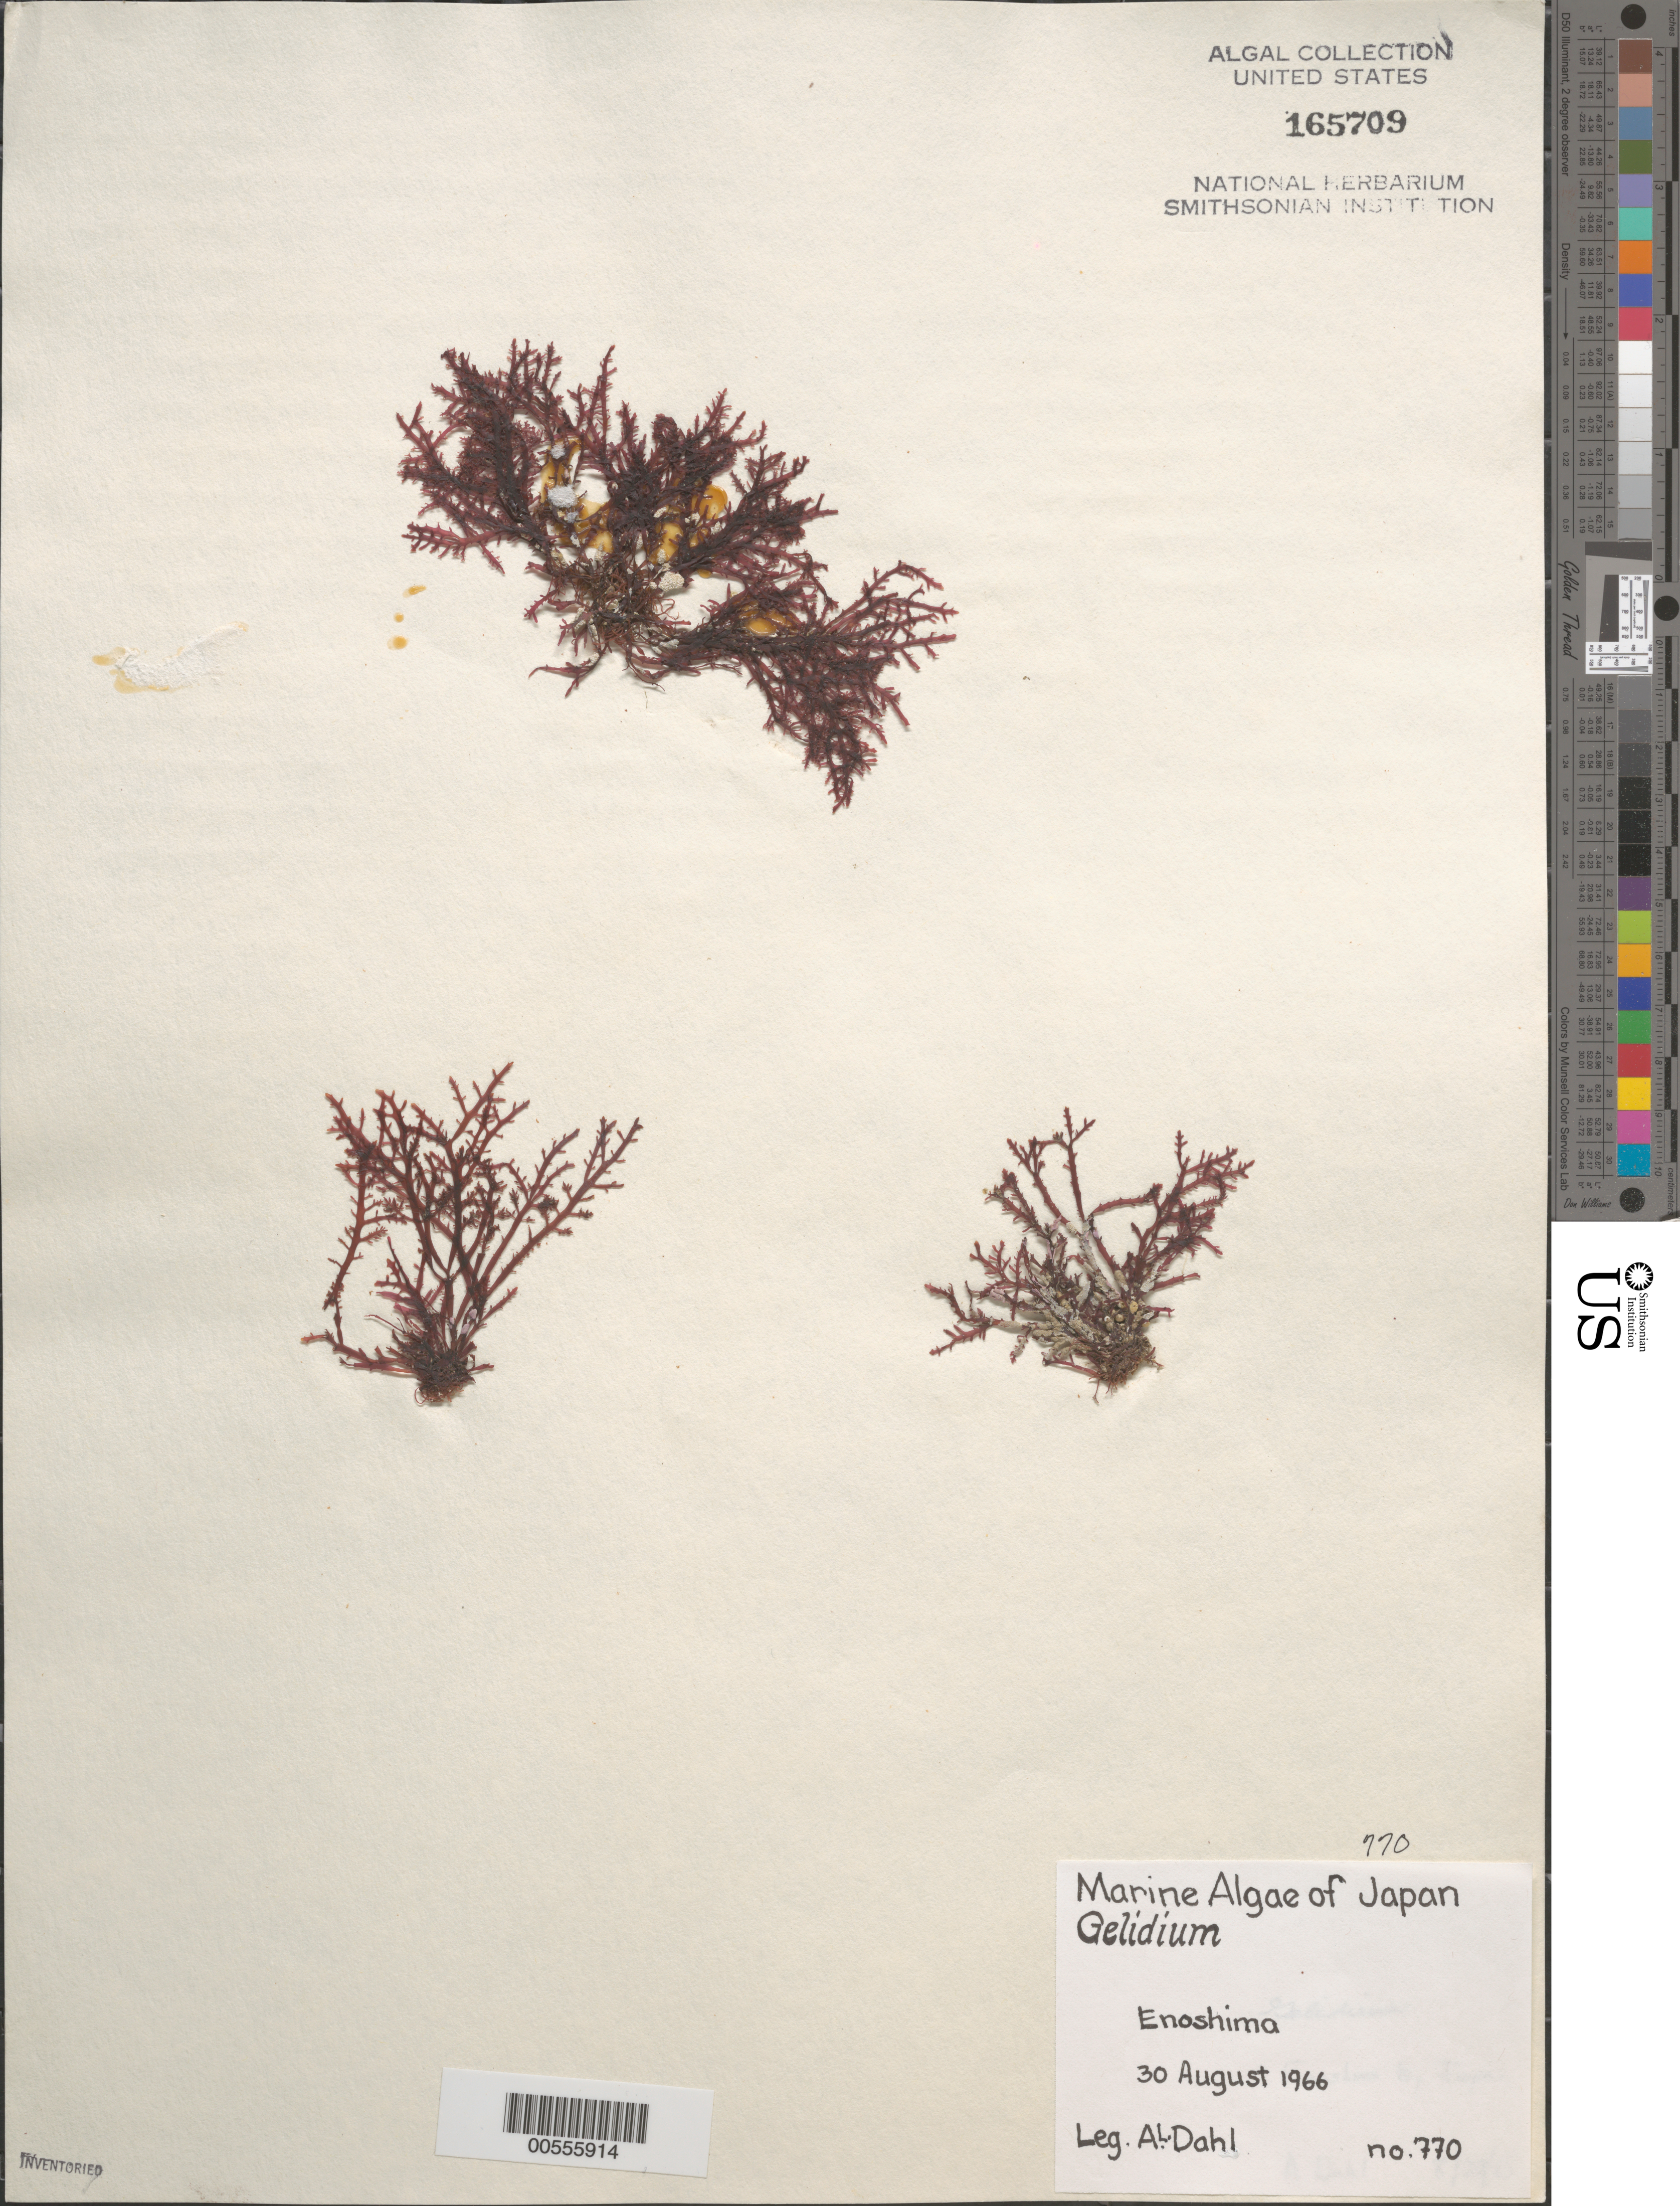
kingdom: Plantae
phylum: Rhodophyta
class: Florideophyceae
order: Gelidiales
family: Gelidiaceae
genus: Gelidium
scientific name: Gelidium sp.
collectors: A. Dahl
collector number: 770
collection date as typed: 30 Aug 1966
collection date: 1966-08-30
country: Japan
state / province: Kanagawa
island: Honshu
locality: Enoshima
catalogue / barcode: US 165709